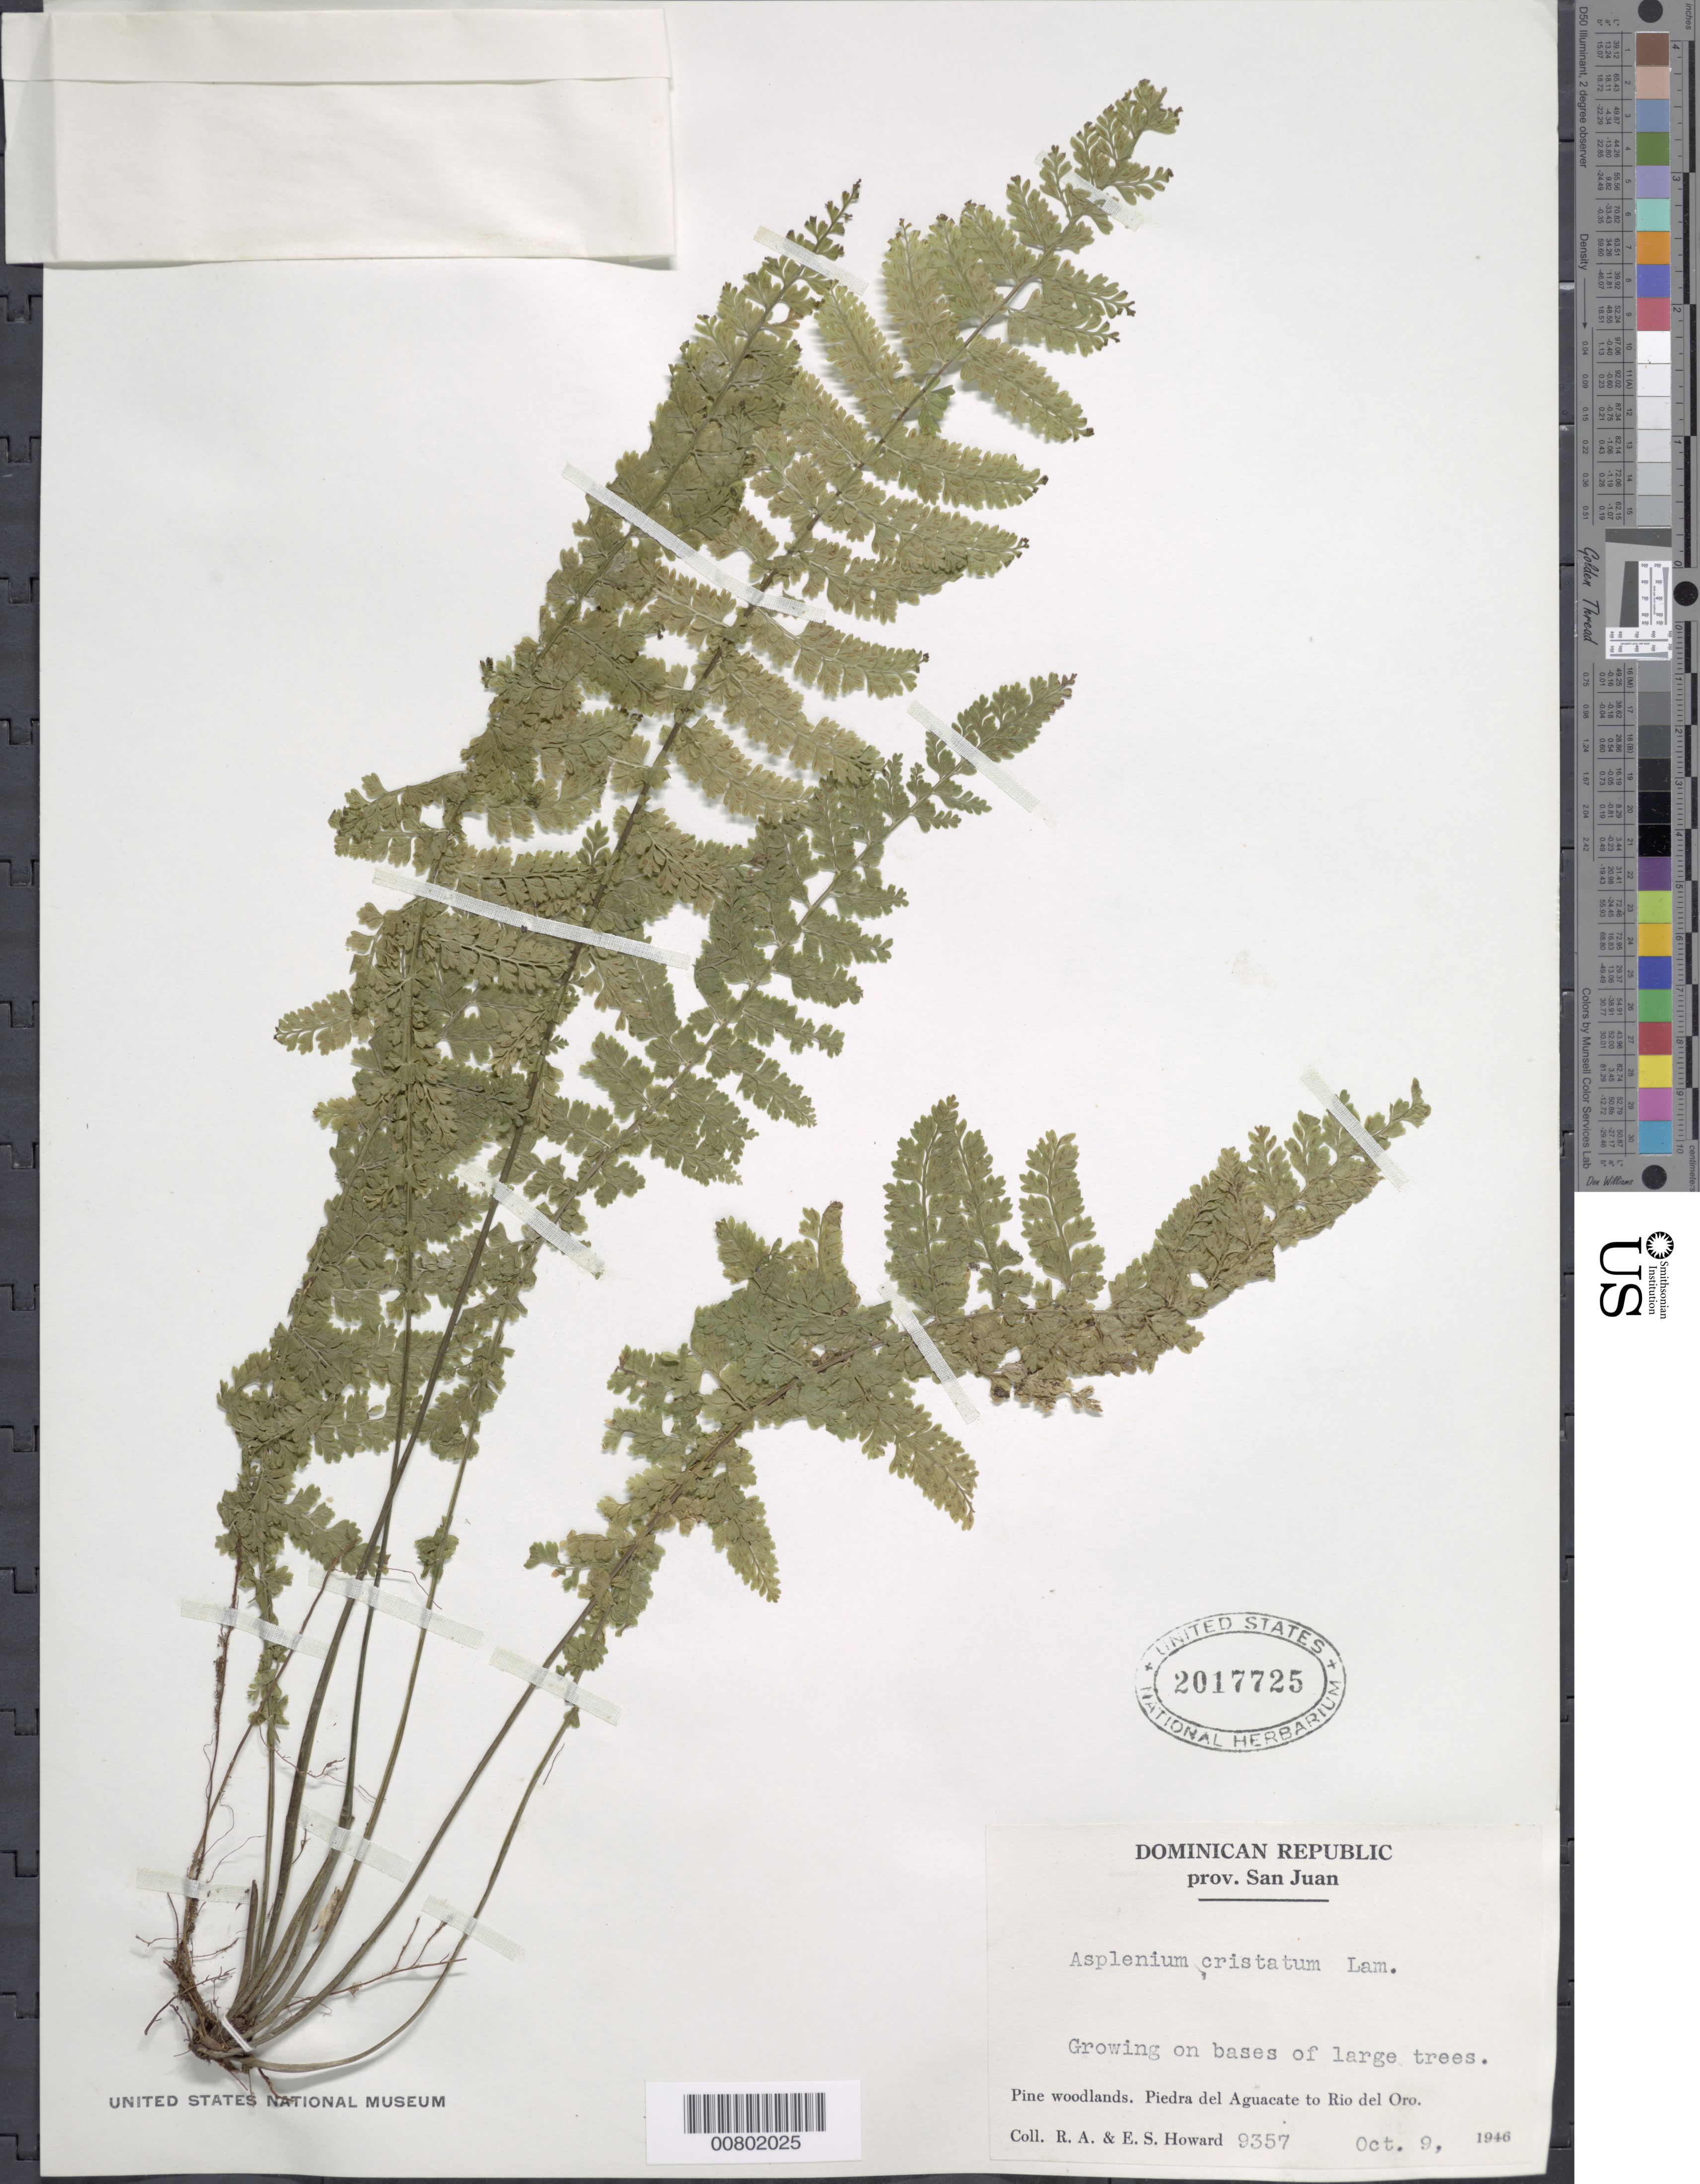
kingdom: Plantae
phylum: Tracheophyta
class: Polypodiopsida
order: Polypodiales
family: Aspleniaceae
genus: Asplenium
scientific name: Asplenium cristatum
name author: Lam.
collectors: R. A. Howard & E. S. Howard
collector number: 9357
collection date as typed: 09 Oct 1946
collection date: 1946-10-09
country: Dominican Republic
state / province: San Juan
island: Hispaniola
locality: Piedra del Aguacate to Río del Oro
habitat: Pine woodlands, growing on bases of large trees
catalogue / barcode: US 2017725